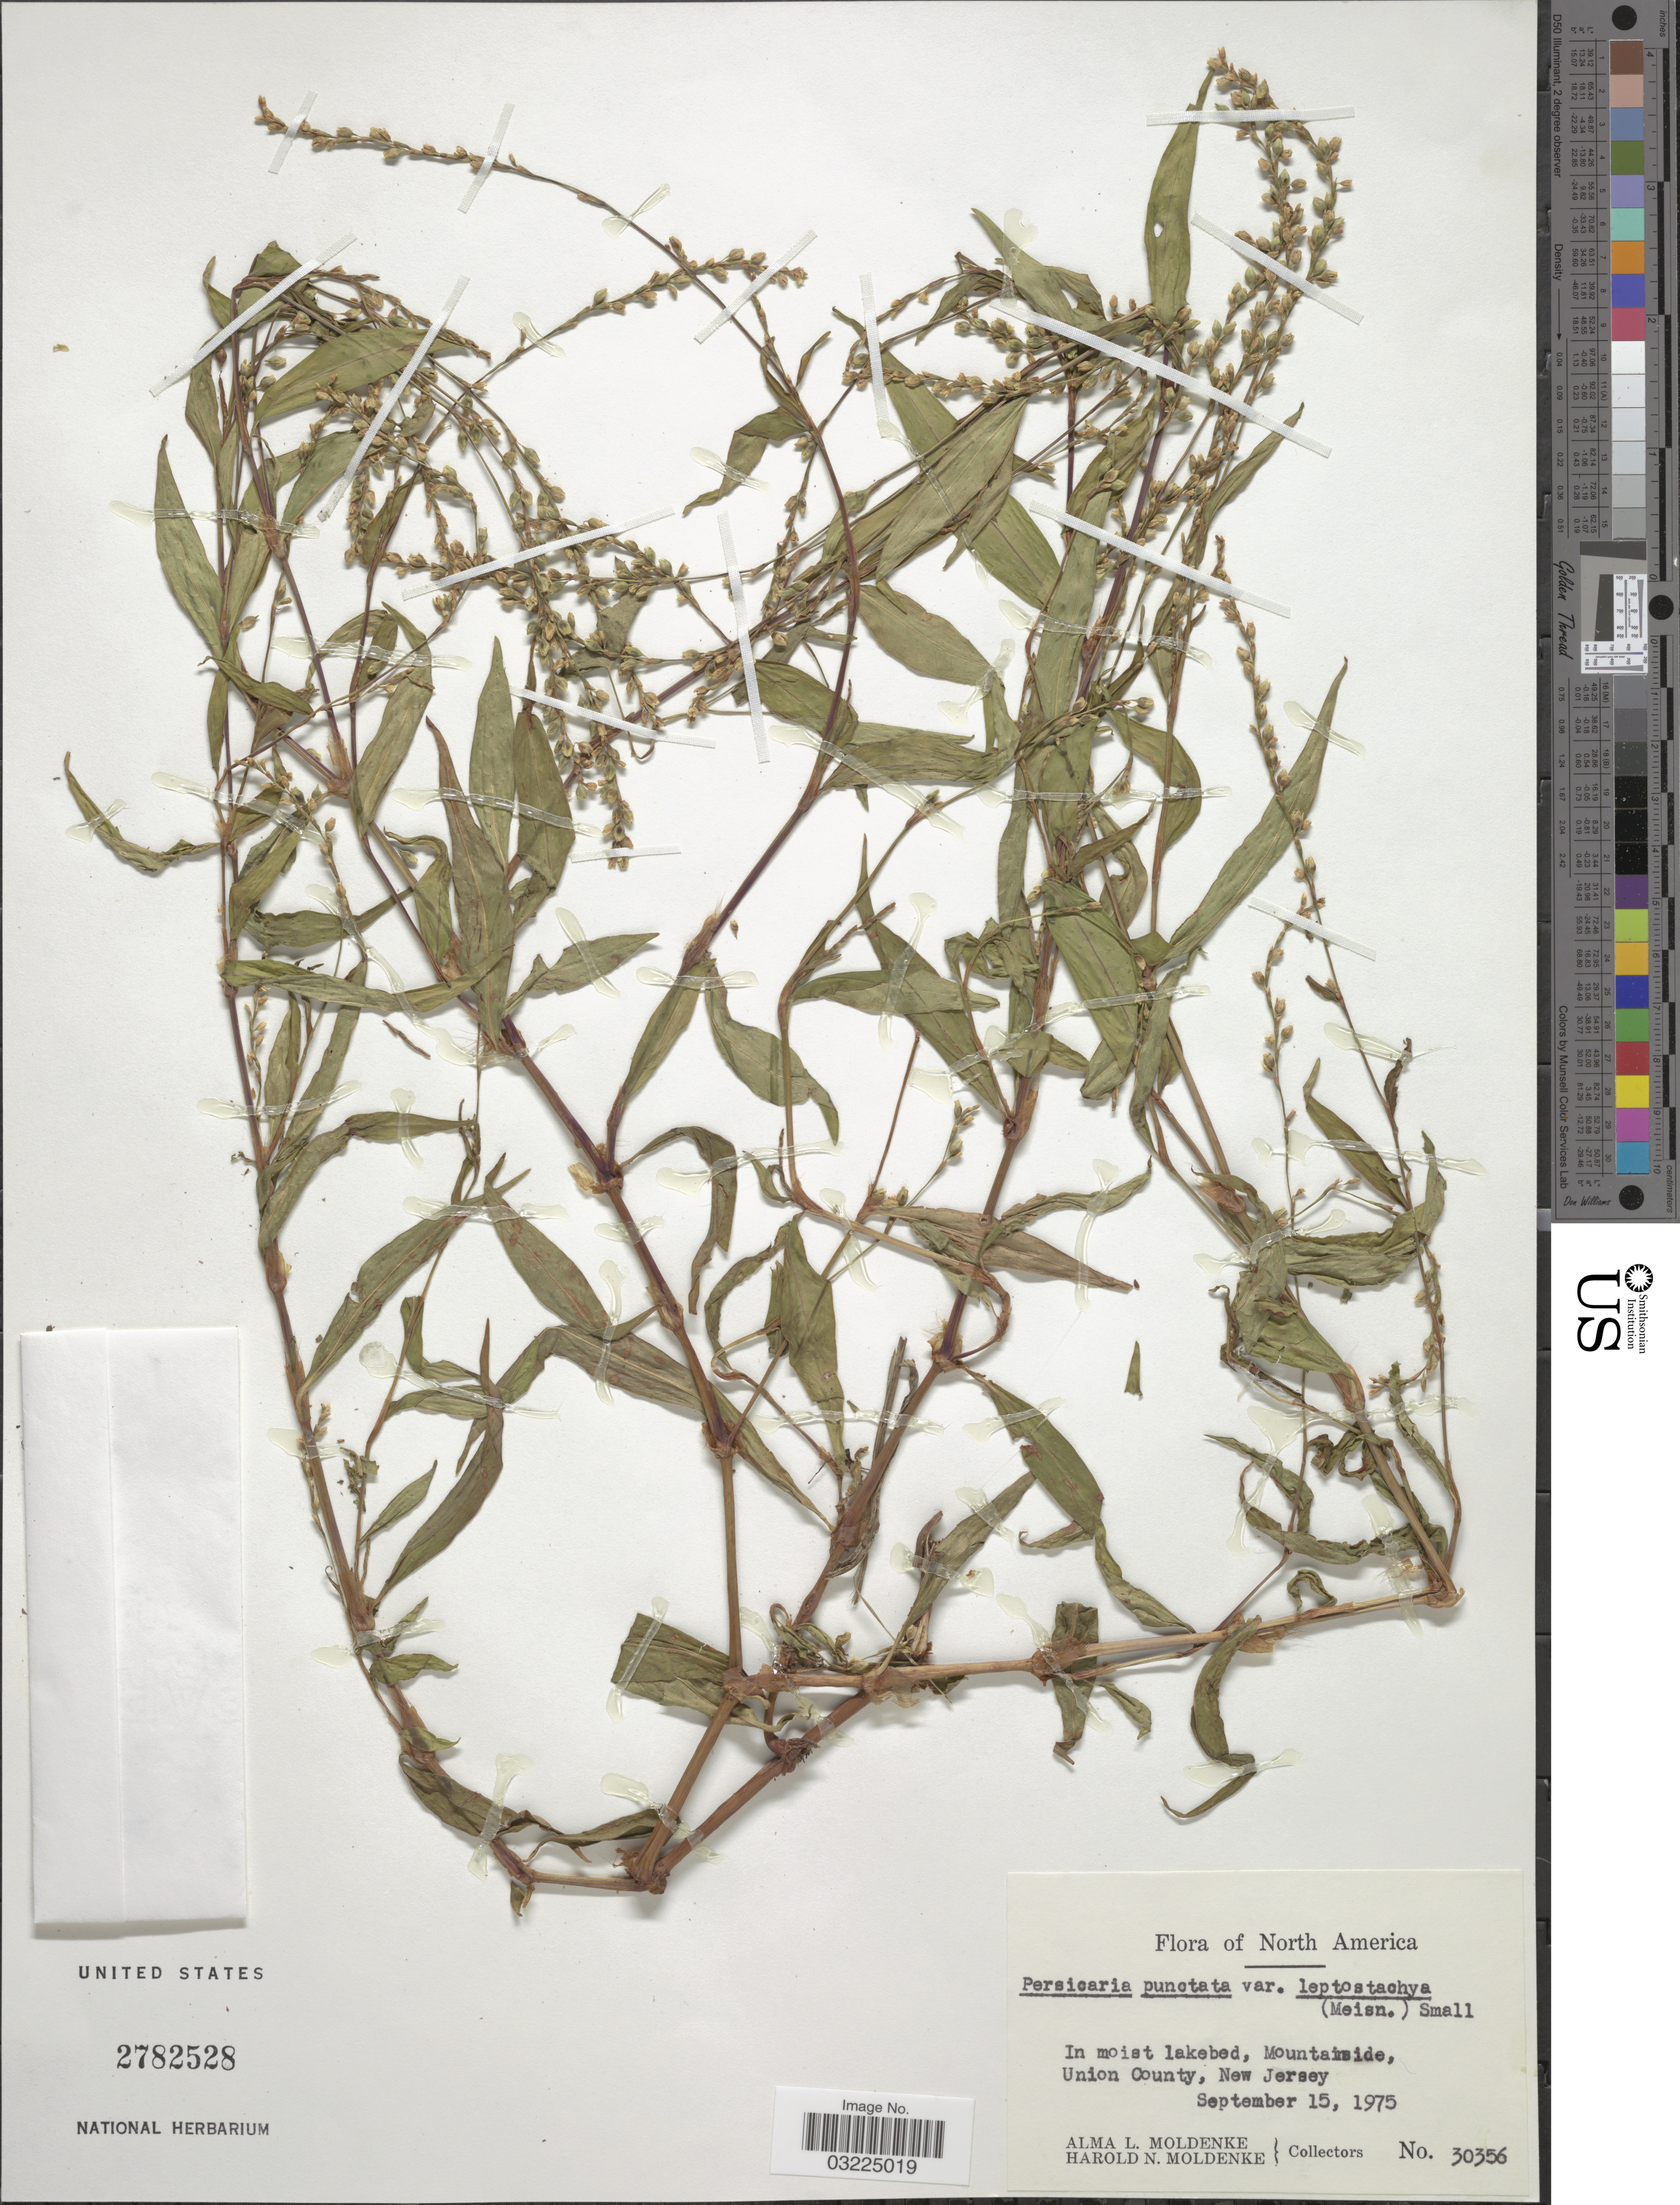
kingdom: Plantae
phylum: Tracheophyta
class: Magnoliopsida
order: Caryophyllales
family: Polygonaceae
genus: Persicaria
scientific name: Persicaria punctata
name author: (Elliott) Small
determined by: Atha, D. E.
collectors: A. L. Moldenke & H. N. Moldenke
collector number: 30356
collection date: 1975-09-15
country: United States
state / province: New Jersey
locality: In moist lakebed, Mountainside, Union County.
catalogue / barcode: US 2782528